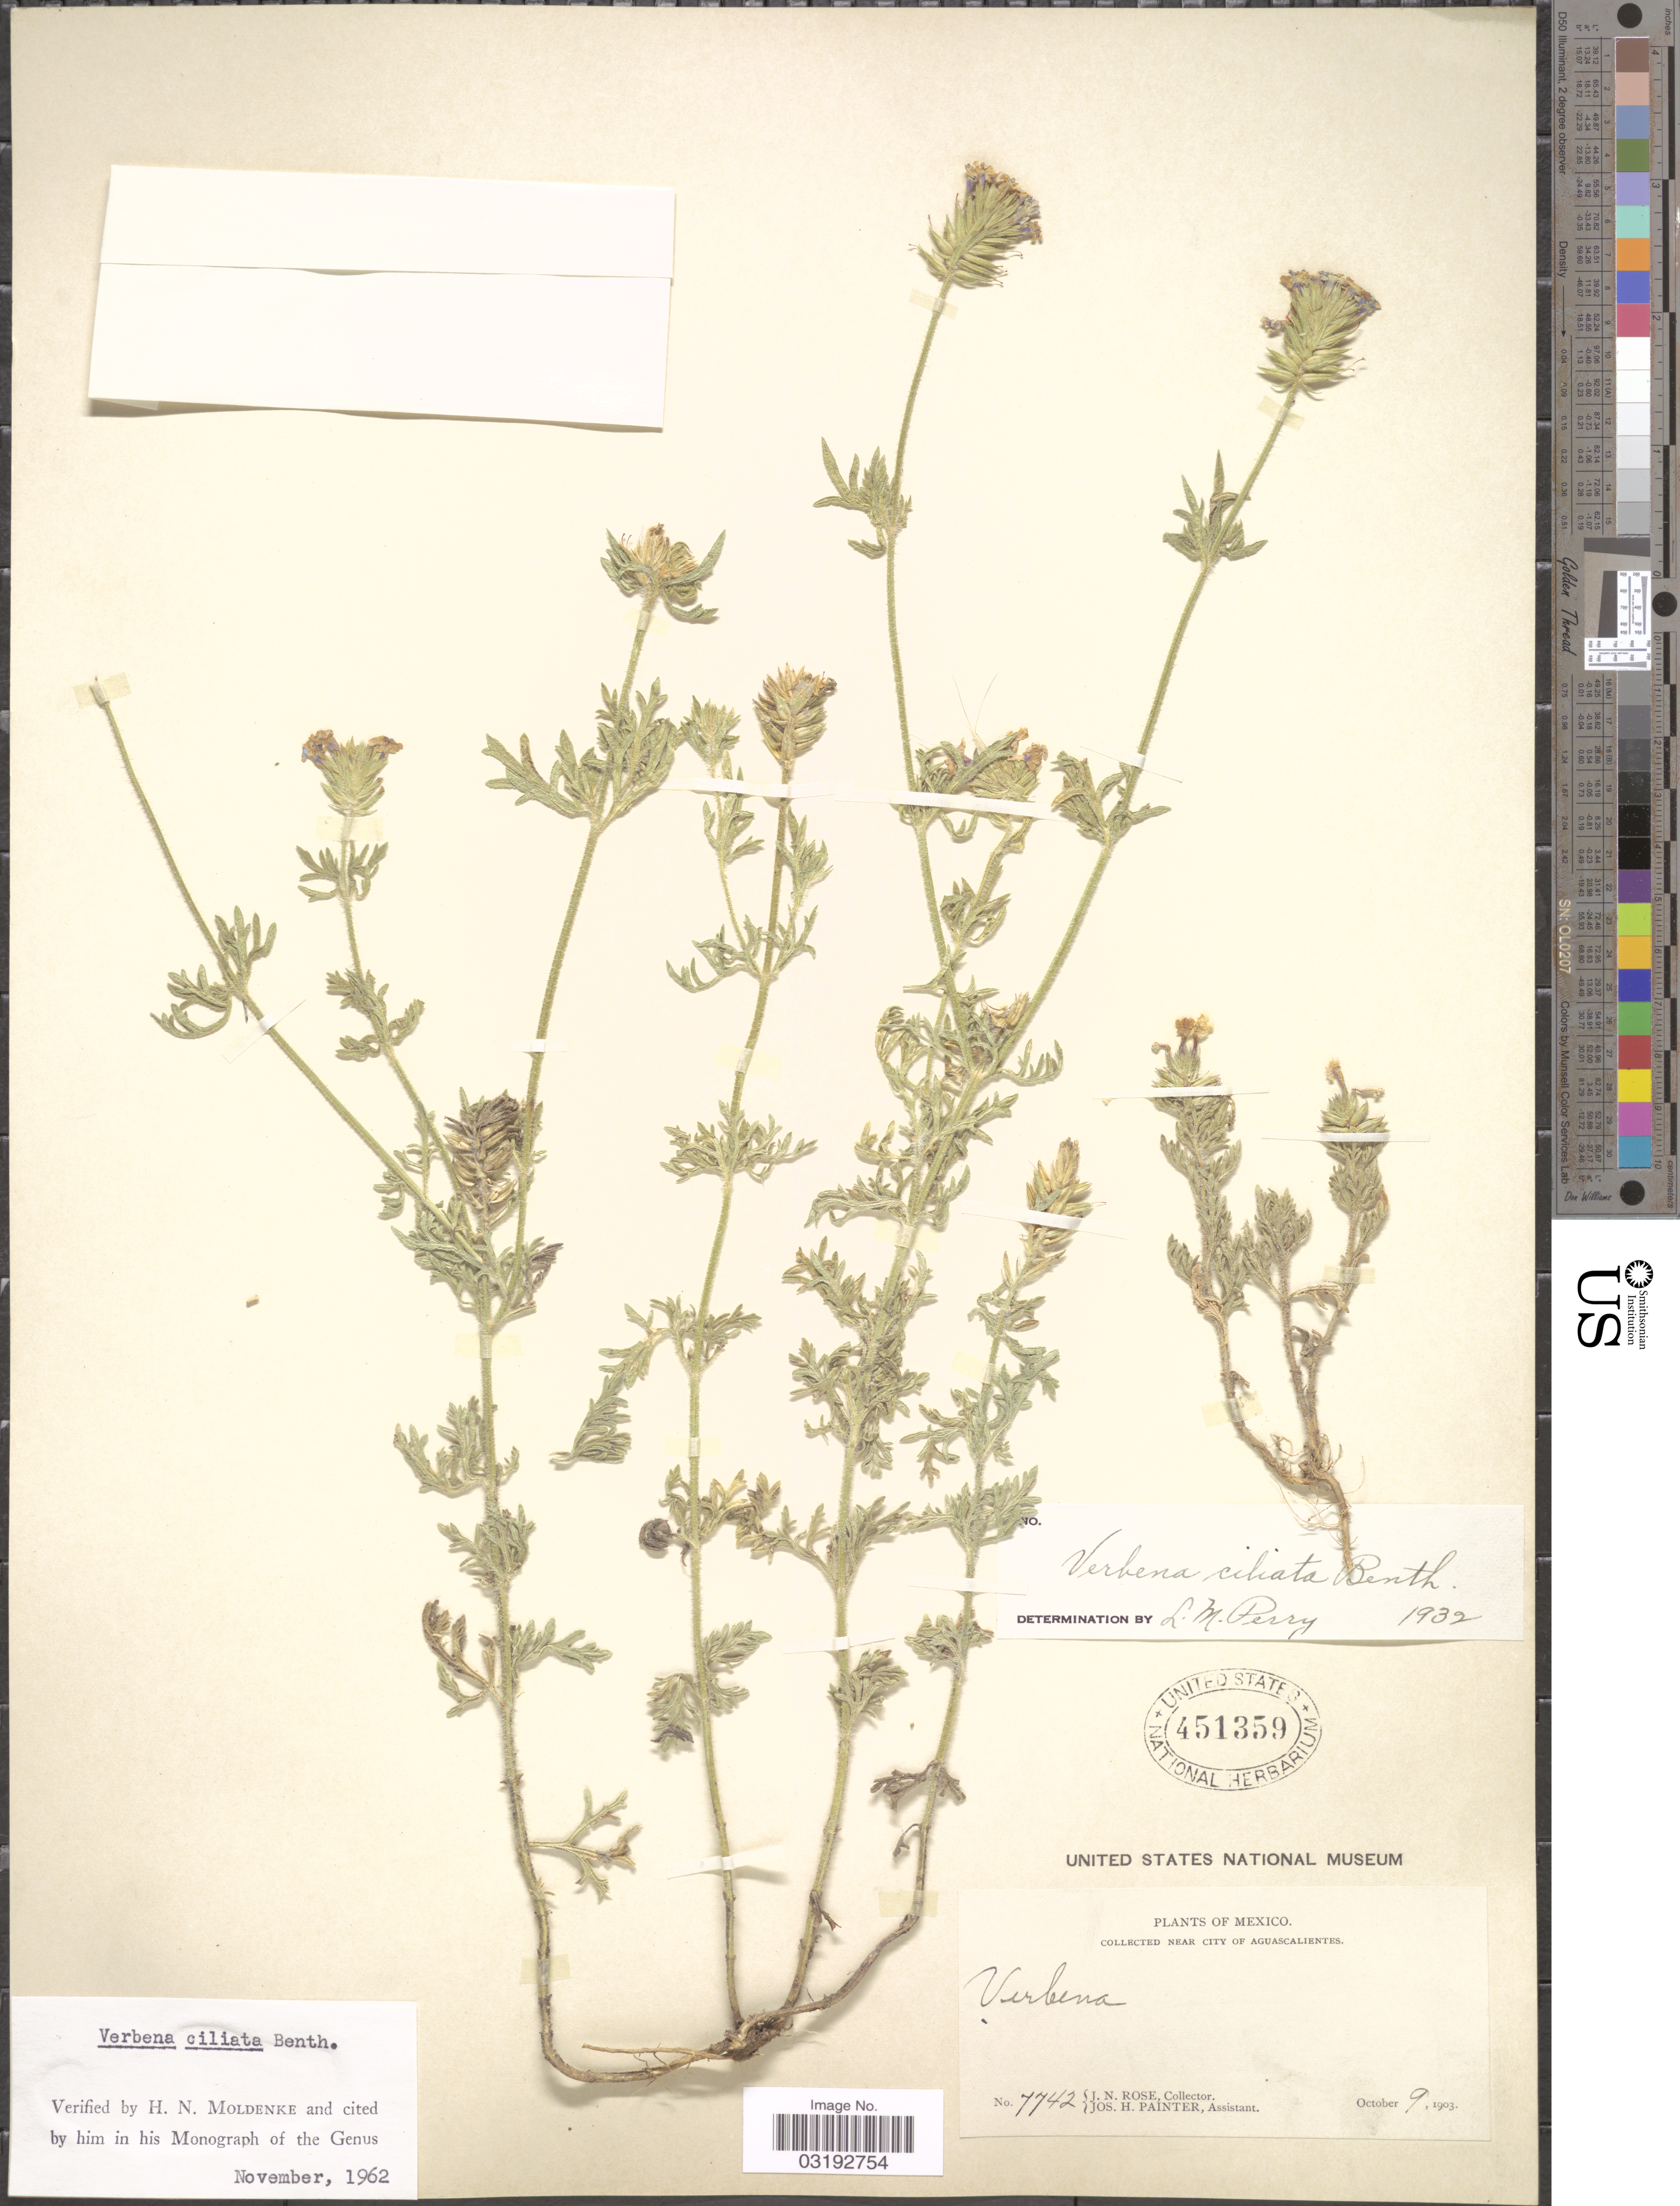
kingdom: Plantae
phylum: Tracheophyta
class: Magnoliopsida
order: Lamiales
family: Verbenaceae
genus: Verbena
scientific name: Verbena ciliata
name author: Benth.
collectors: J. N. Rose & J. H. Painter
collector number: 7742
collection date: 1903-10-09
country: Mexico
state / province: Aguascalientes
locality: Near city of Aguascalientes.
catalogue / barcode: US 451359